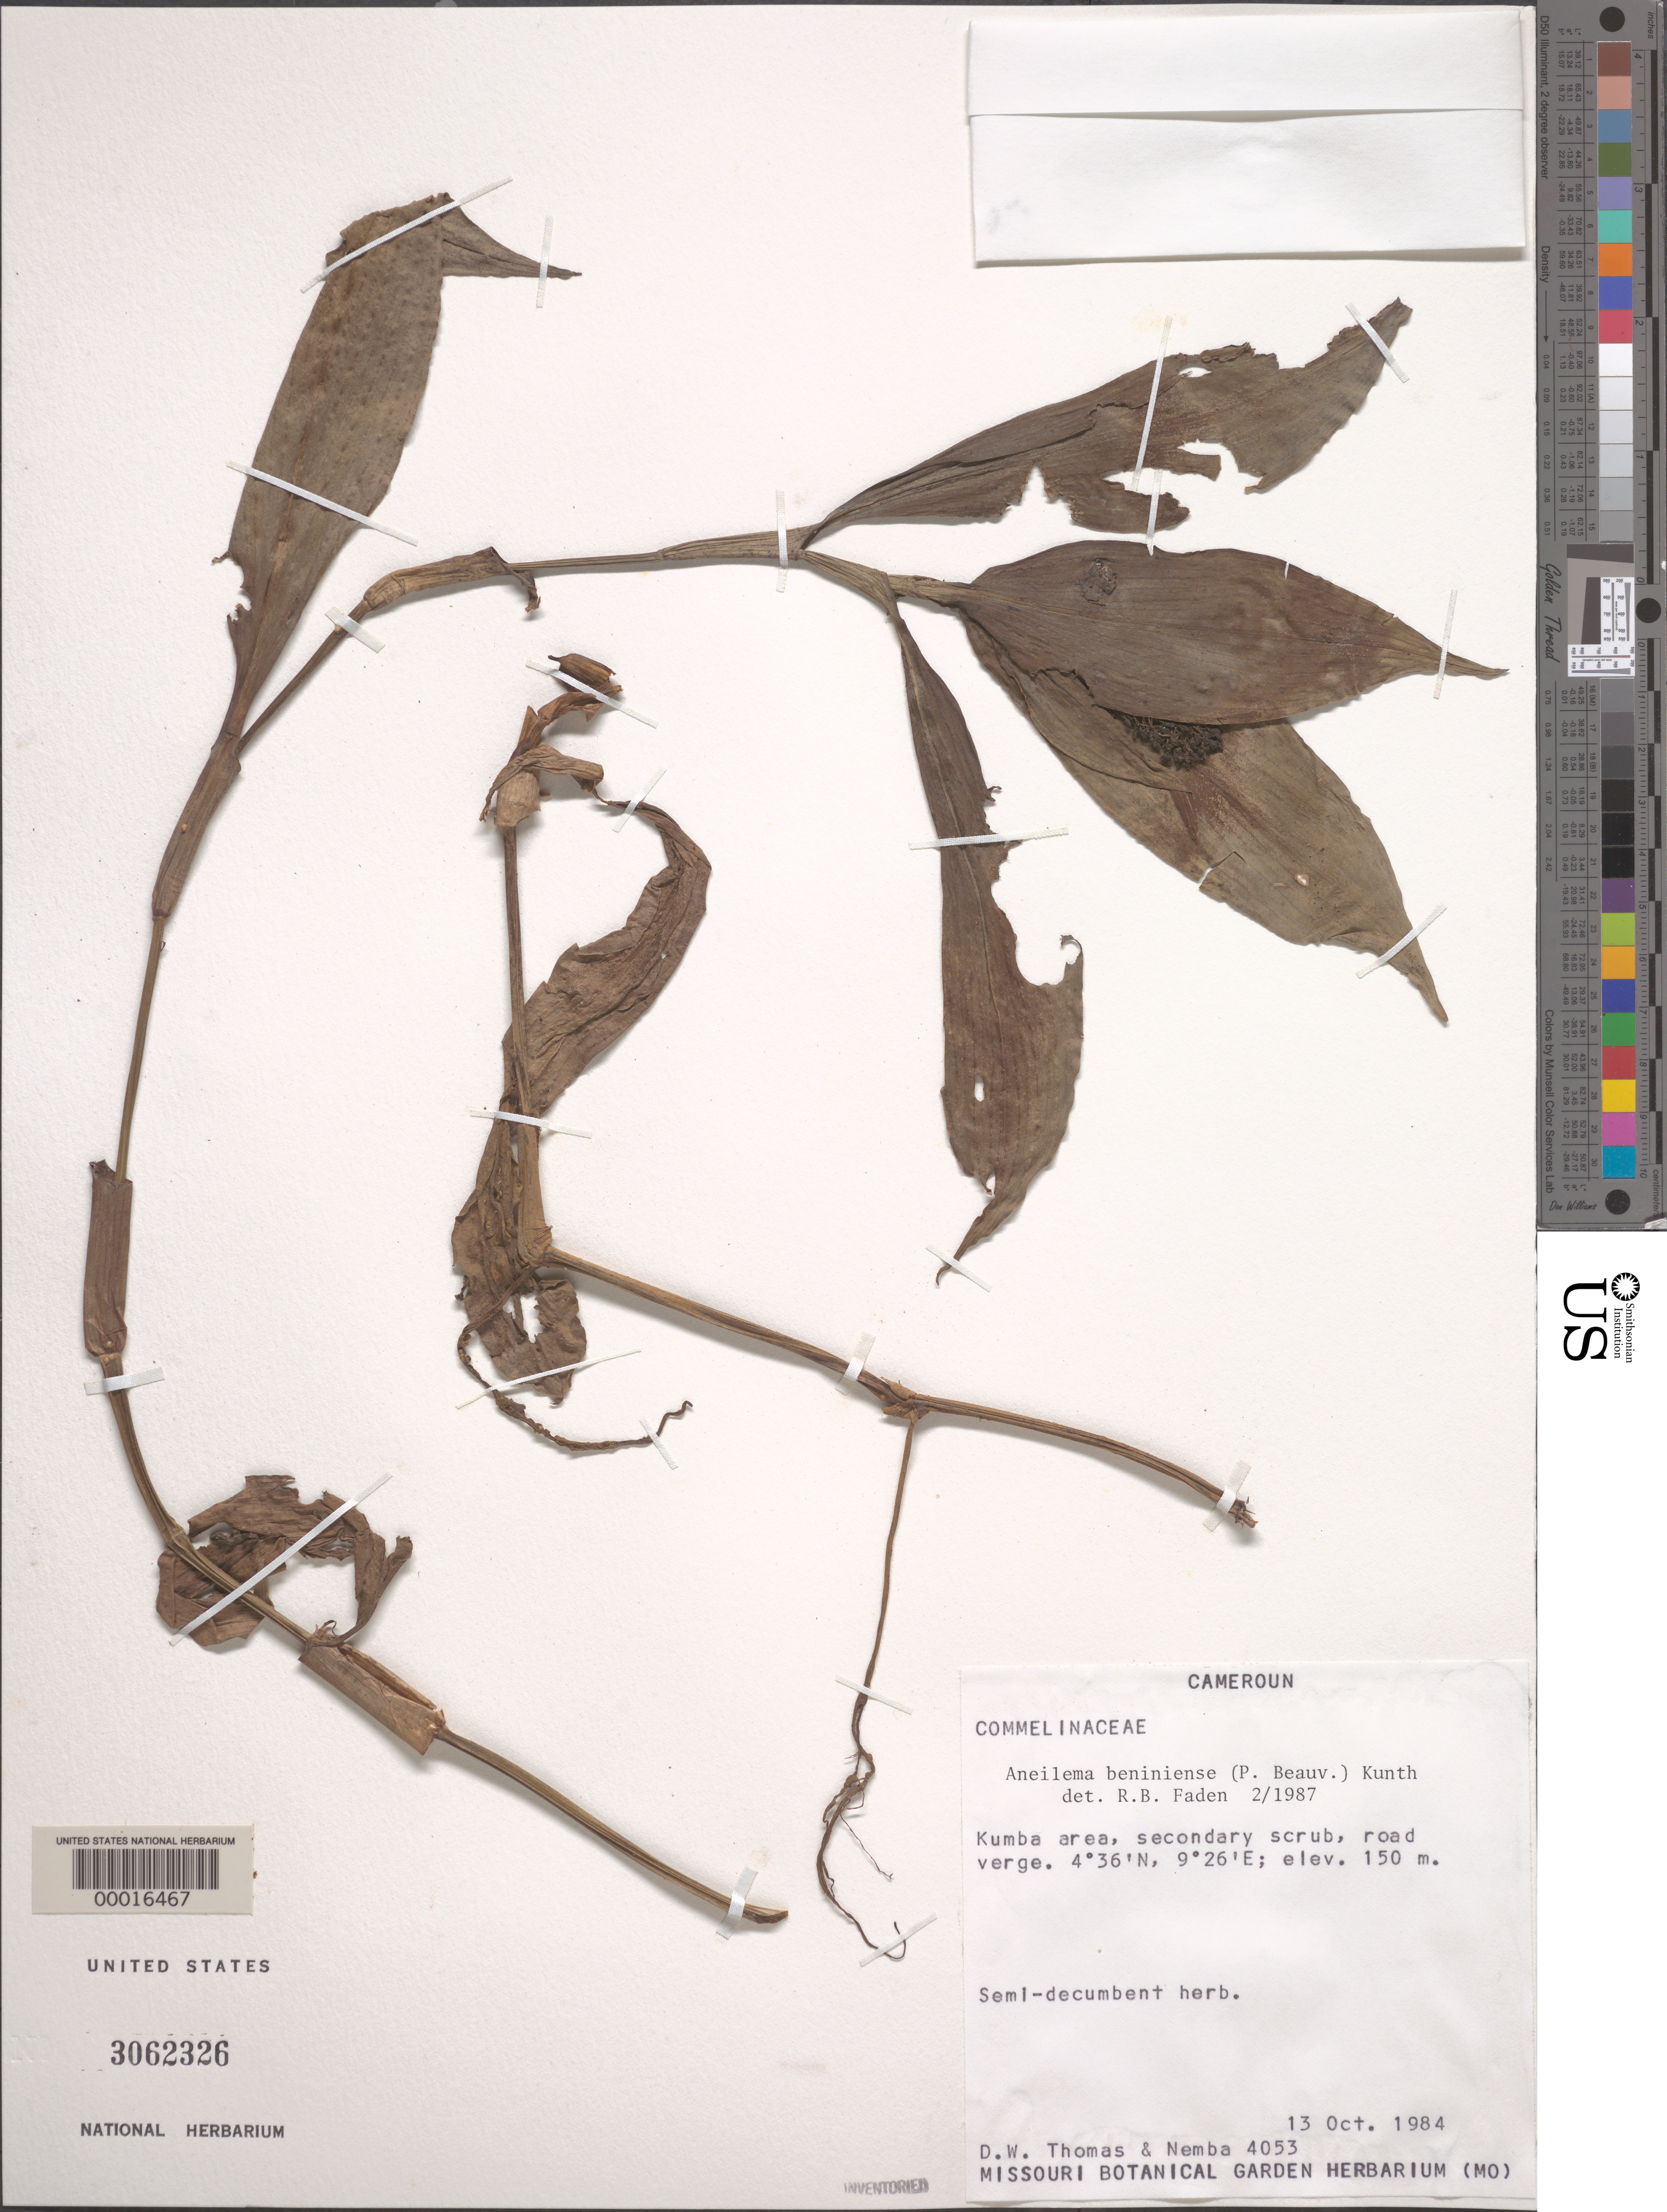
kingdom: Plantae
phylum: Tracheophyta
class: Liliopsida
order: Commelinales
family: Commelinaceae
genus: Aneilema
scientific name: Aneilema beniniense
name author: (P. Beauv.) Kunth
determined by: Faden, Robert B., (US), Smithsonian Institution - National Museum of Natural History (UNITED STATES)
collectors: D. W. Thomas & J. Nemba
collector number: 4053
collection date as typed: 13 Oct 1984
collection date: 1984-10-13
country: Cameroon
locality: Kumba area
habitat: Secondary scrub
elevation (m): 150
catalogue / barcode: US 3062326